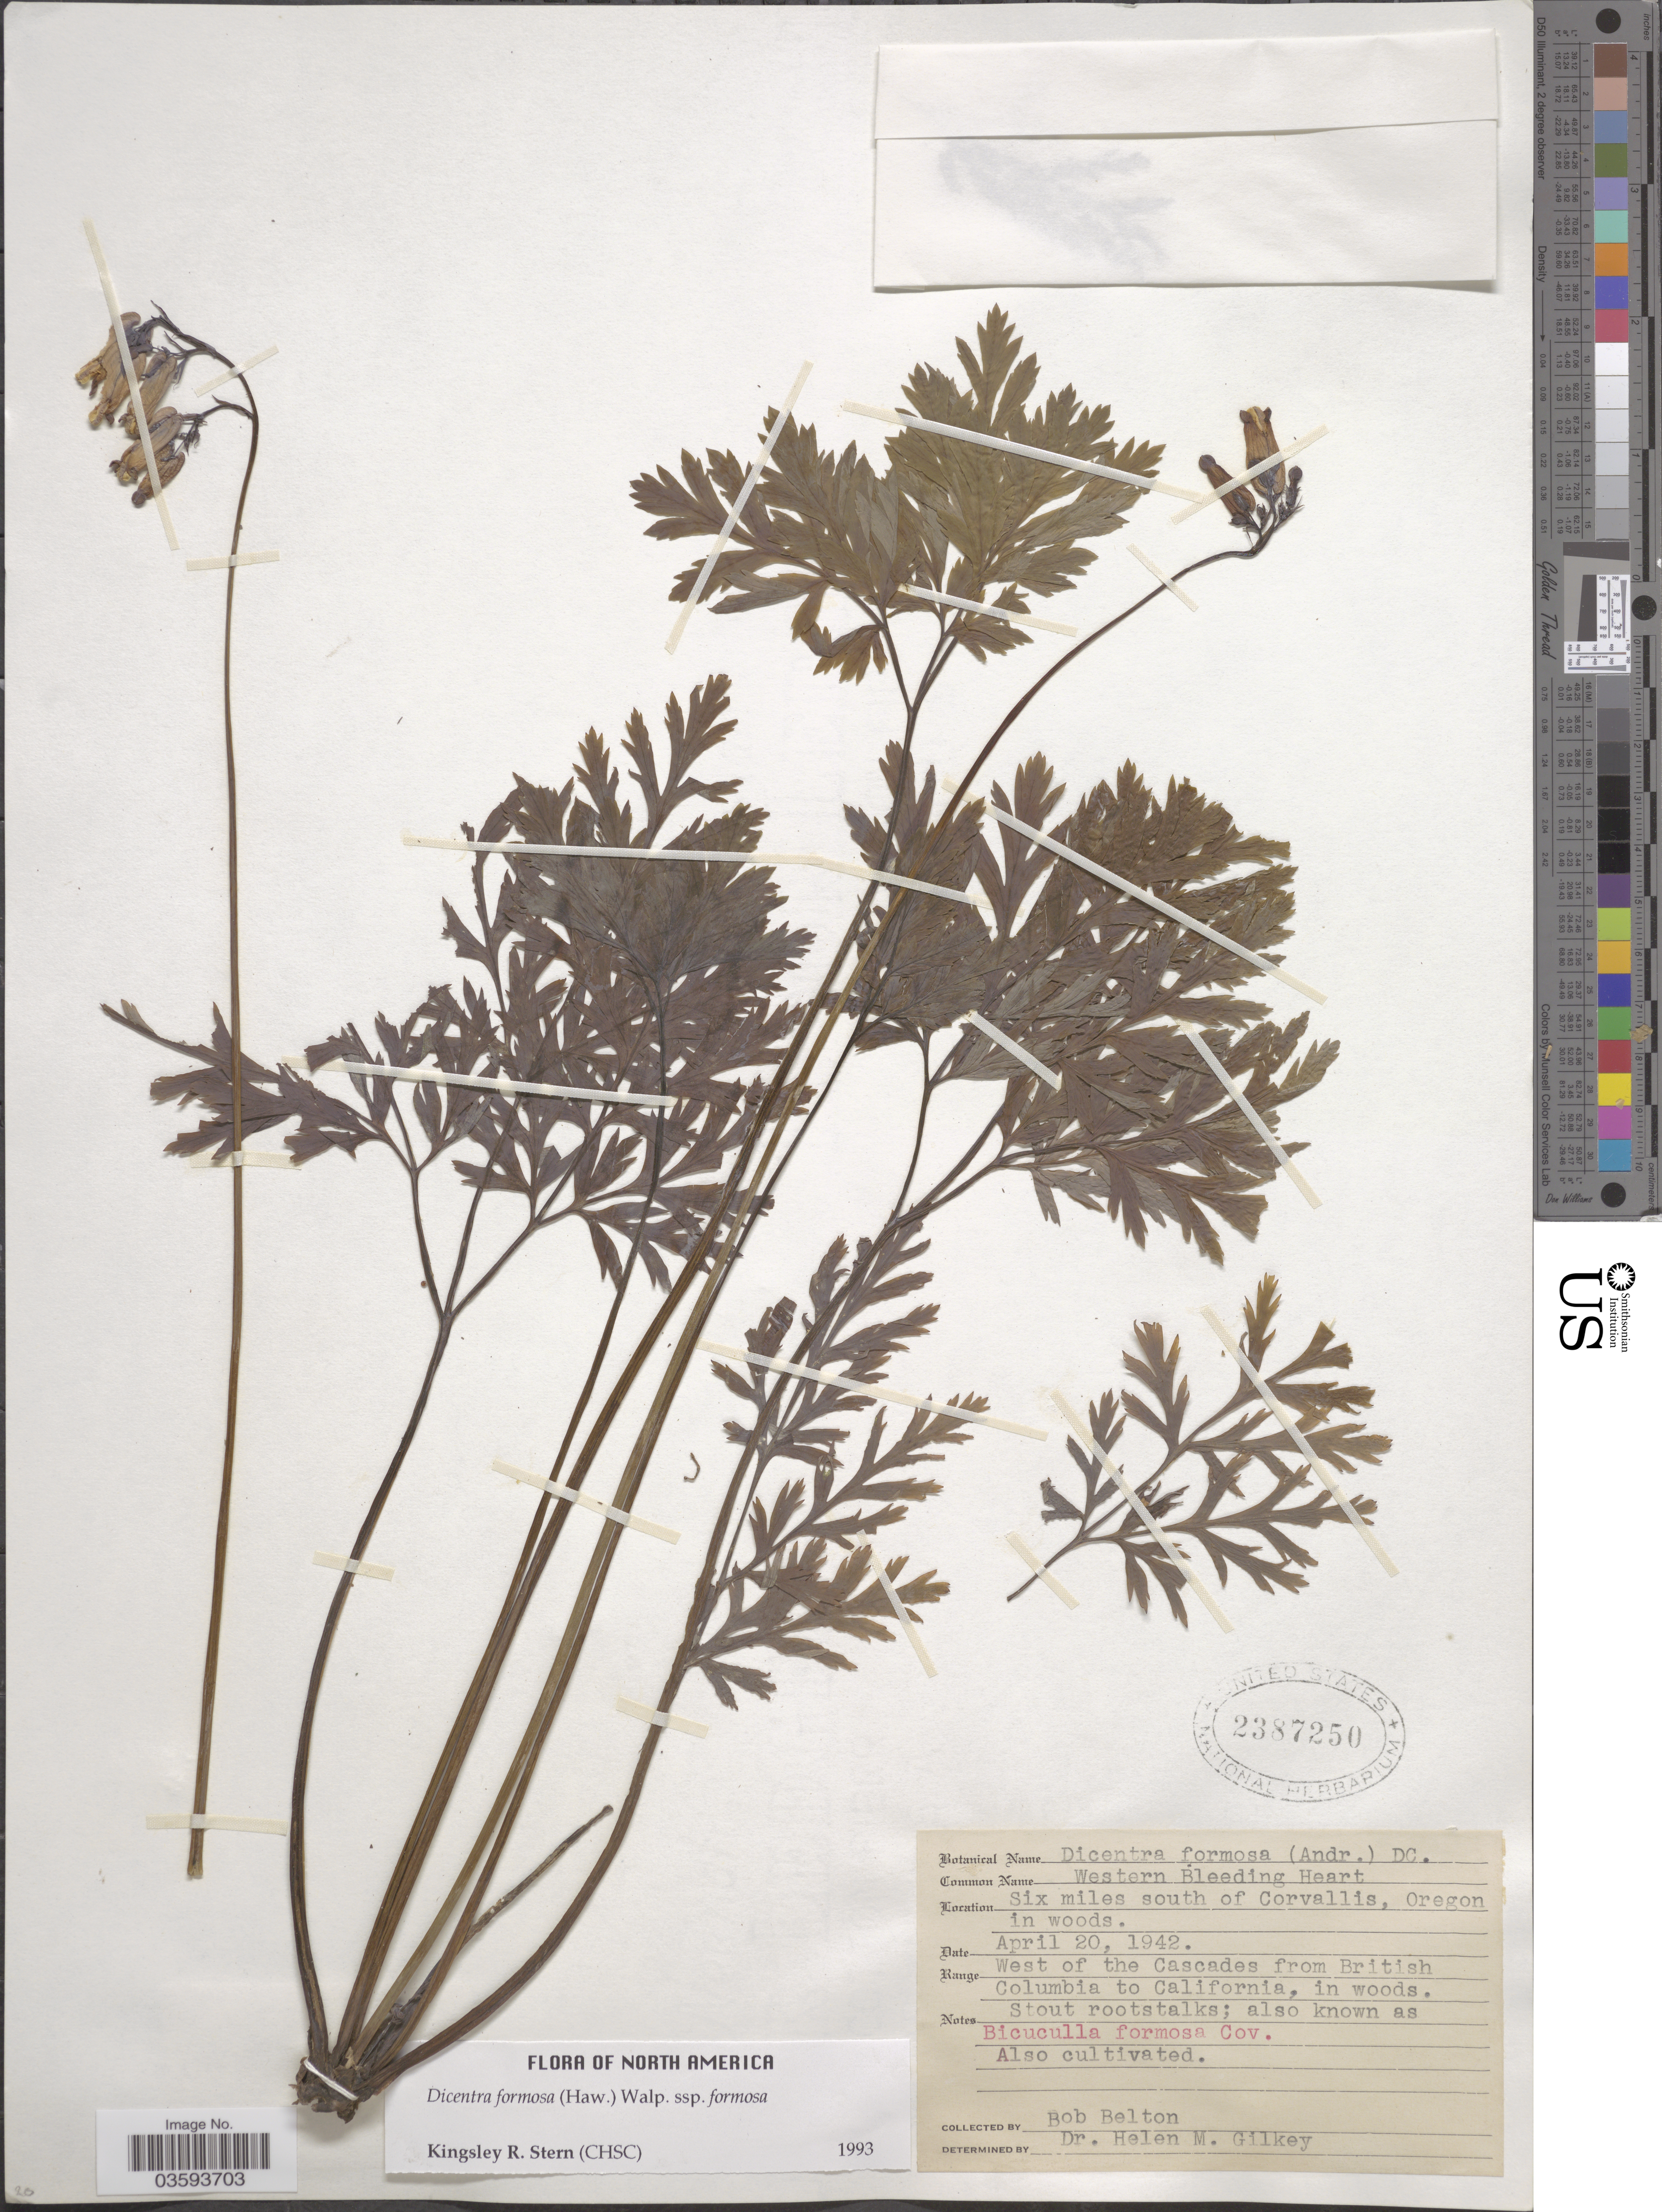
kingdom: Plantae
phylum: Tracheophyta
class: Magnoliopsida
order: Ranunculales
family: Papaveraceae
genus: Dicentra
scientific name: Dicentra formosa subsp. formosa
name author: (Haw.) Walp.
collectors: B. Belton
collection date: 1942-04-20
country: United States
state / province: Oregon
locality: Six miles south of Corvallis. Range West of the Cascades from British Columbia to California.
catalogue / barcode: US 2387250